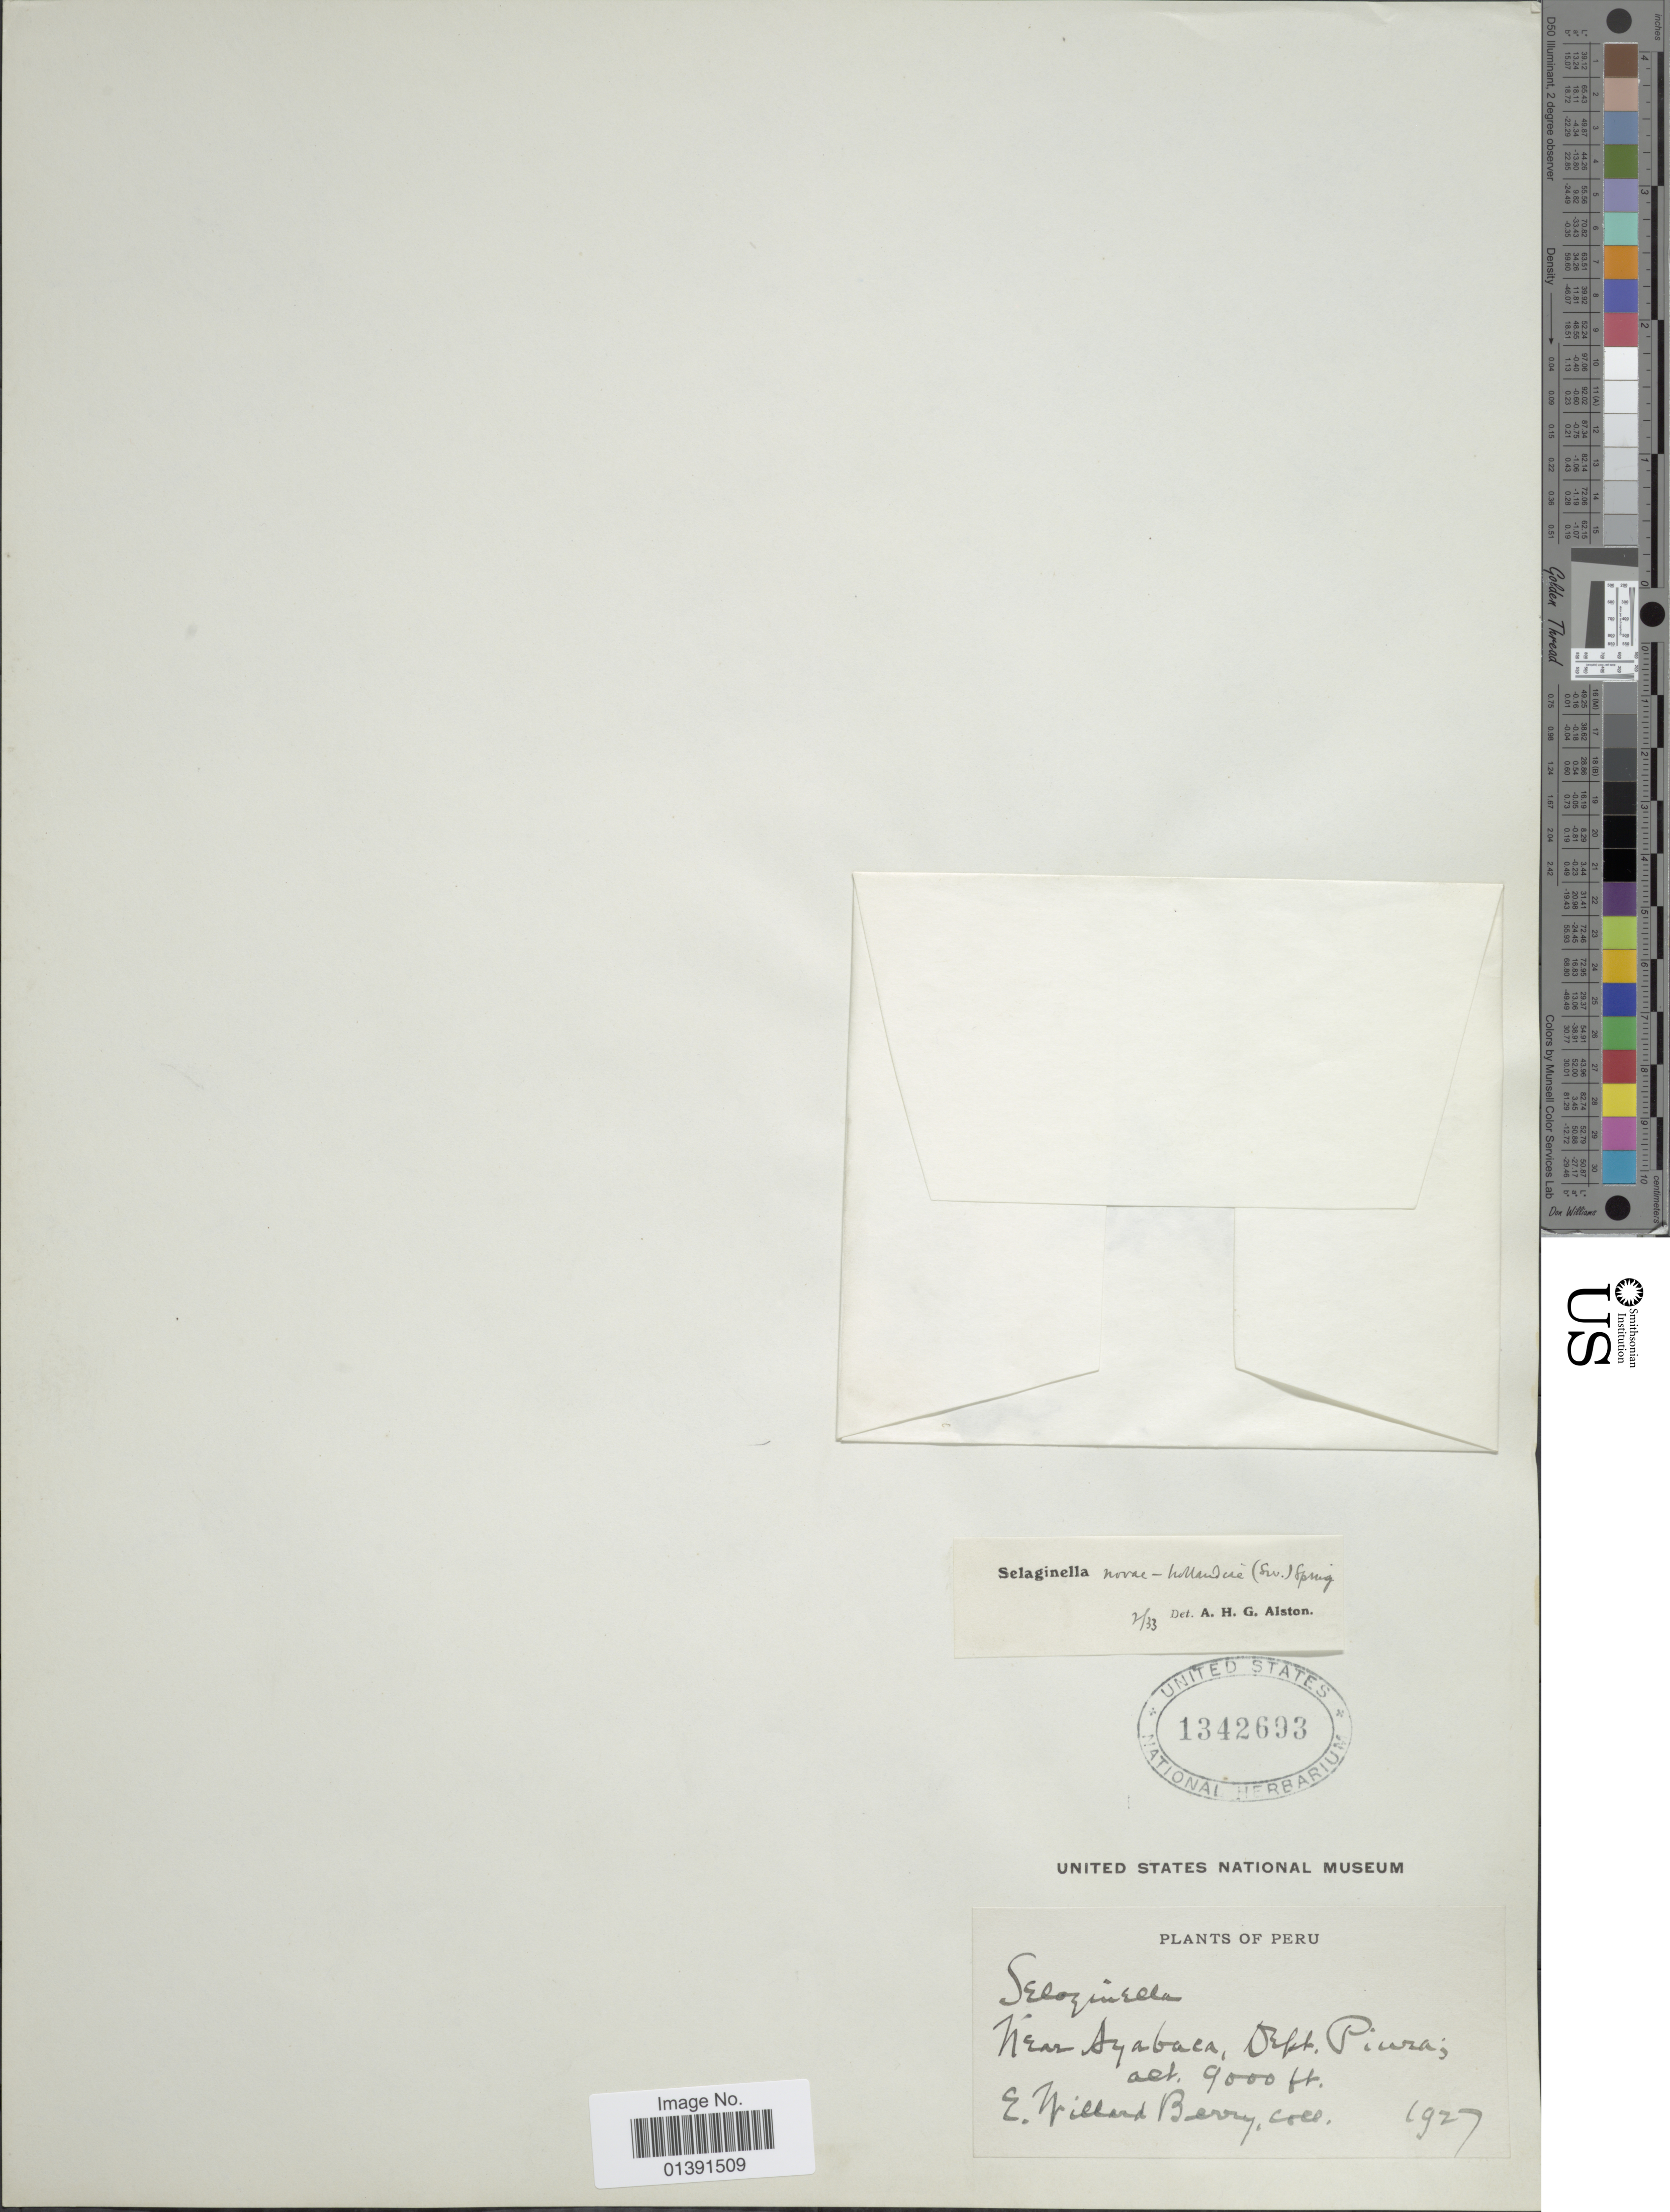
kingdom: Plantae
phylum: Tracheophyta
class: Lycopodiopsida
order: Selaginellales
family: Selaginellaceae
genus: Selaginella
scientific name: Selaginella novae-hollandiae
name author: (Sw.) Spring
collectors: E. Berry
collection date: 1927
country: Peru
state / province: Piura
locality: Near Ayabaca,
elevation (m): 2743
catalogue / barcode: US 1342693